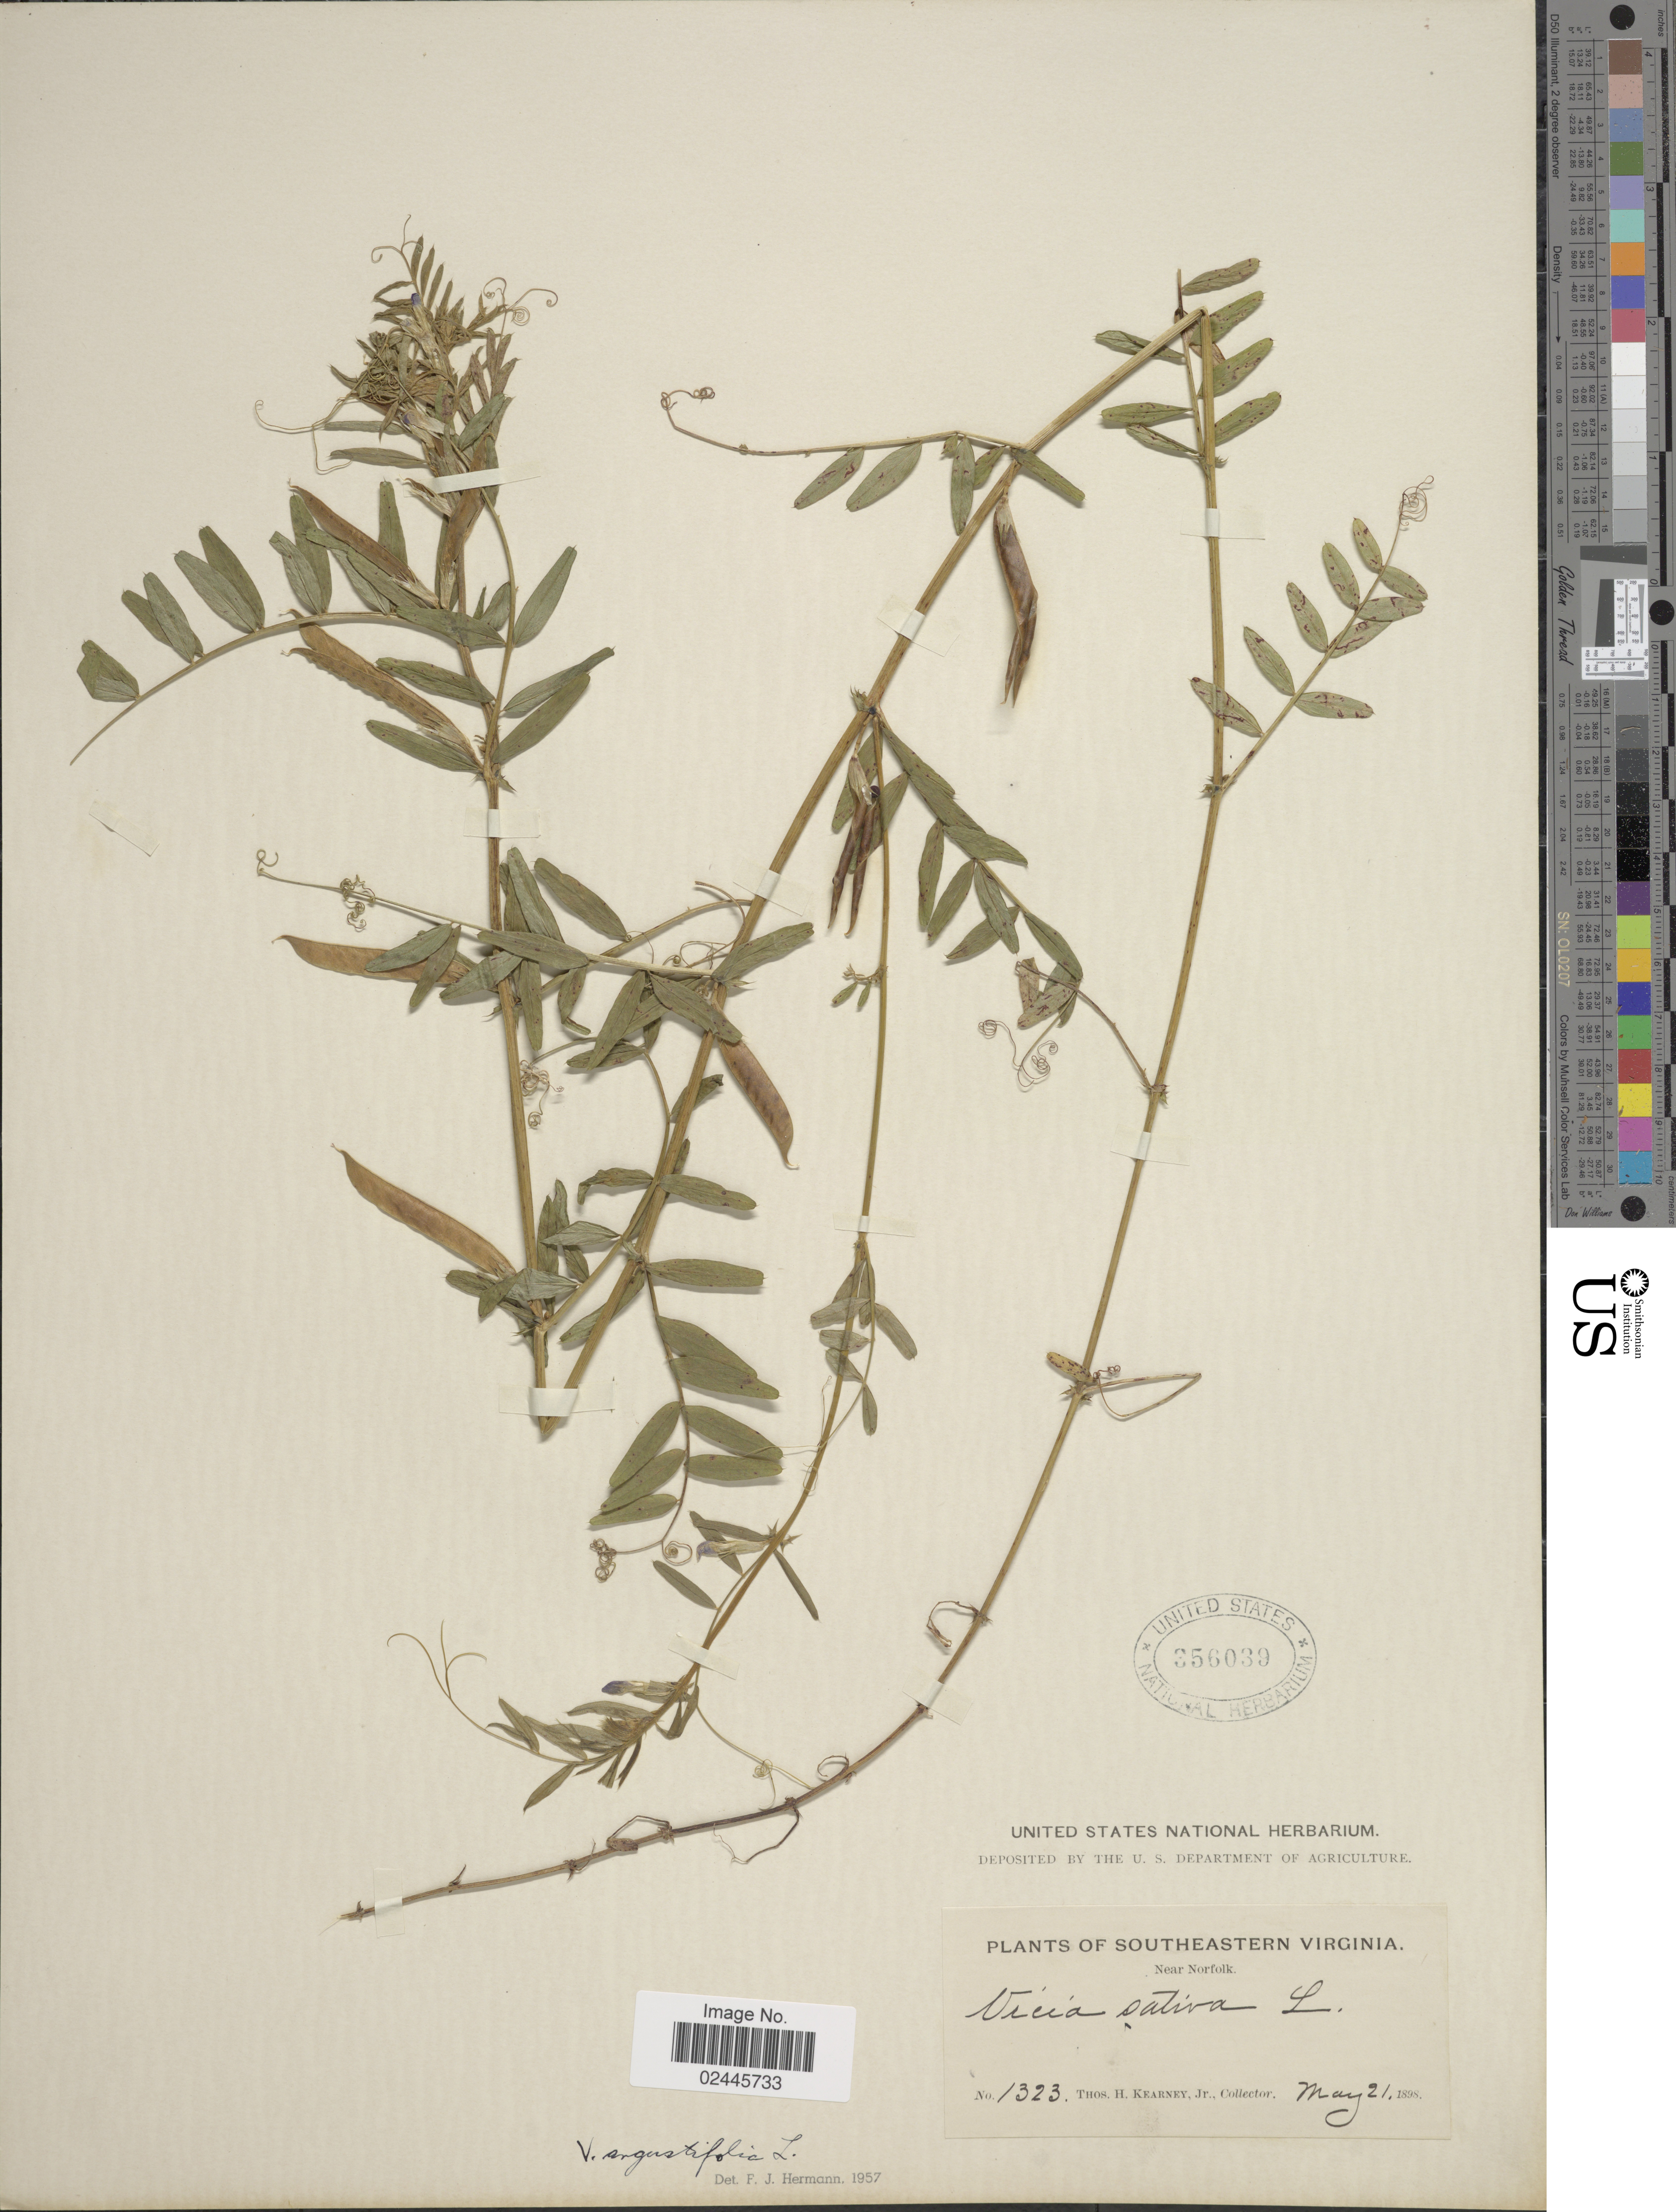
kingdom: Plantae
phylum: Tracheophyta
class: Magnoliopsida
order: Fabales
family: Fabaceae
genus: Vicia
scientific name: Vicia angustifolia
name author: L.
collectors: T. H. Kearney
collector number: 1323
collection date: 1898-05-21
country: United States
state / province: Virginia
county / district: City of Norfolk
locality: Southeastern Virginia. near Norfolk.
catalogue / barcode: US 356039